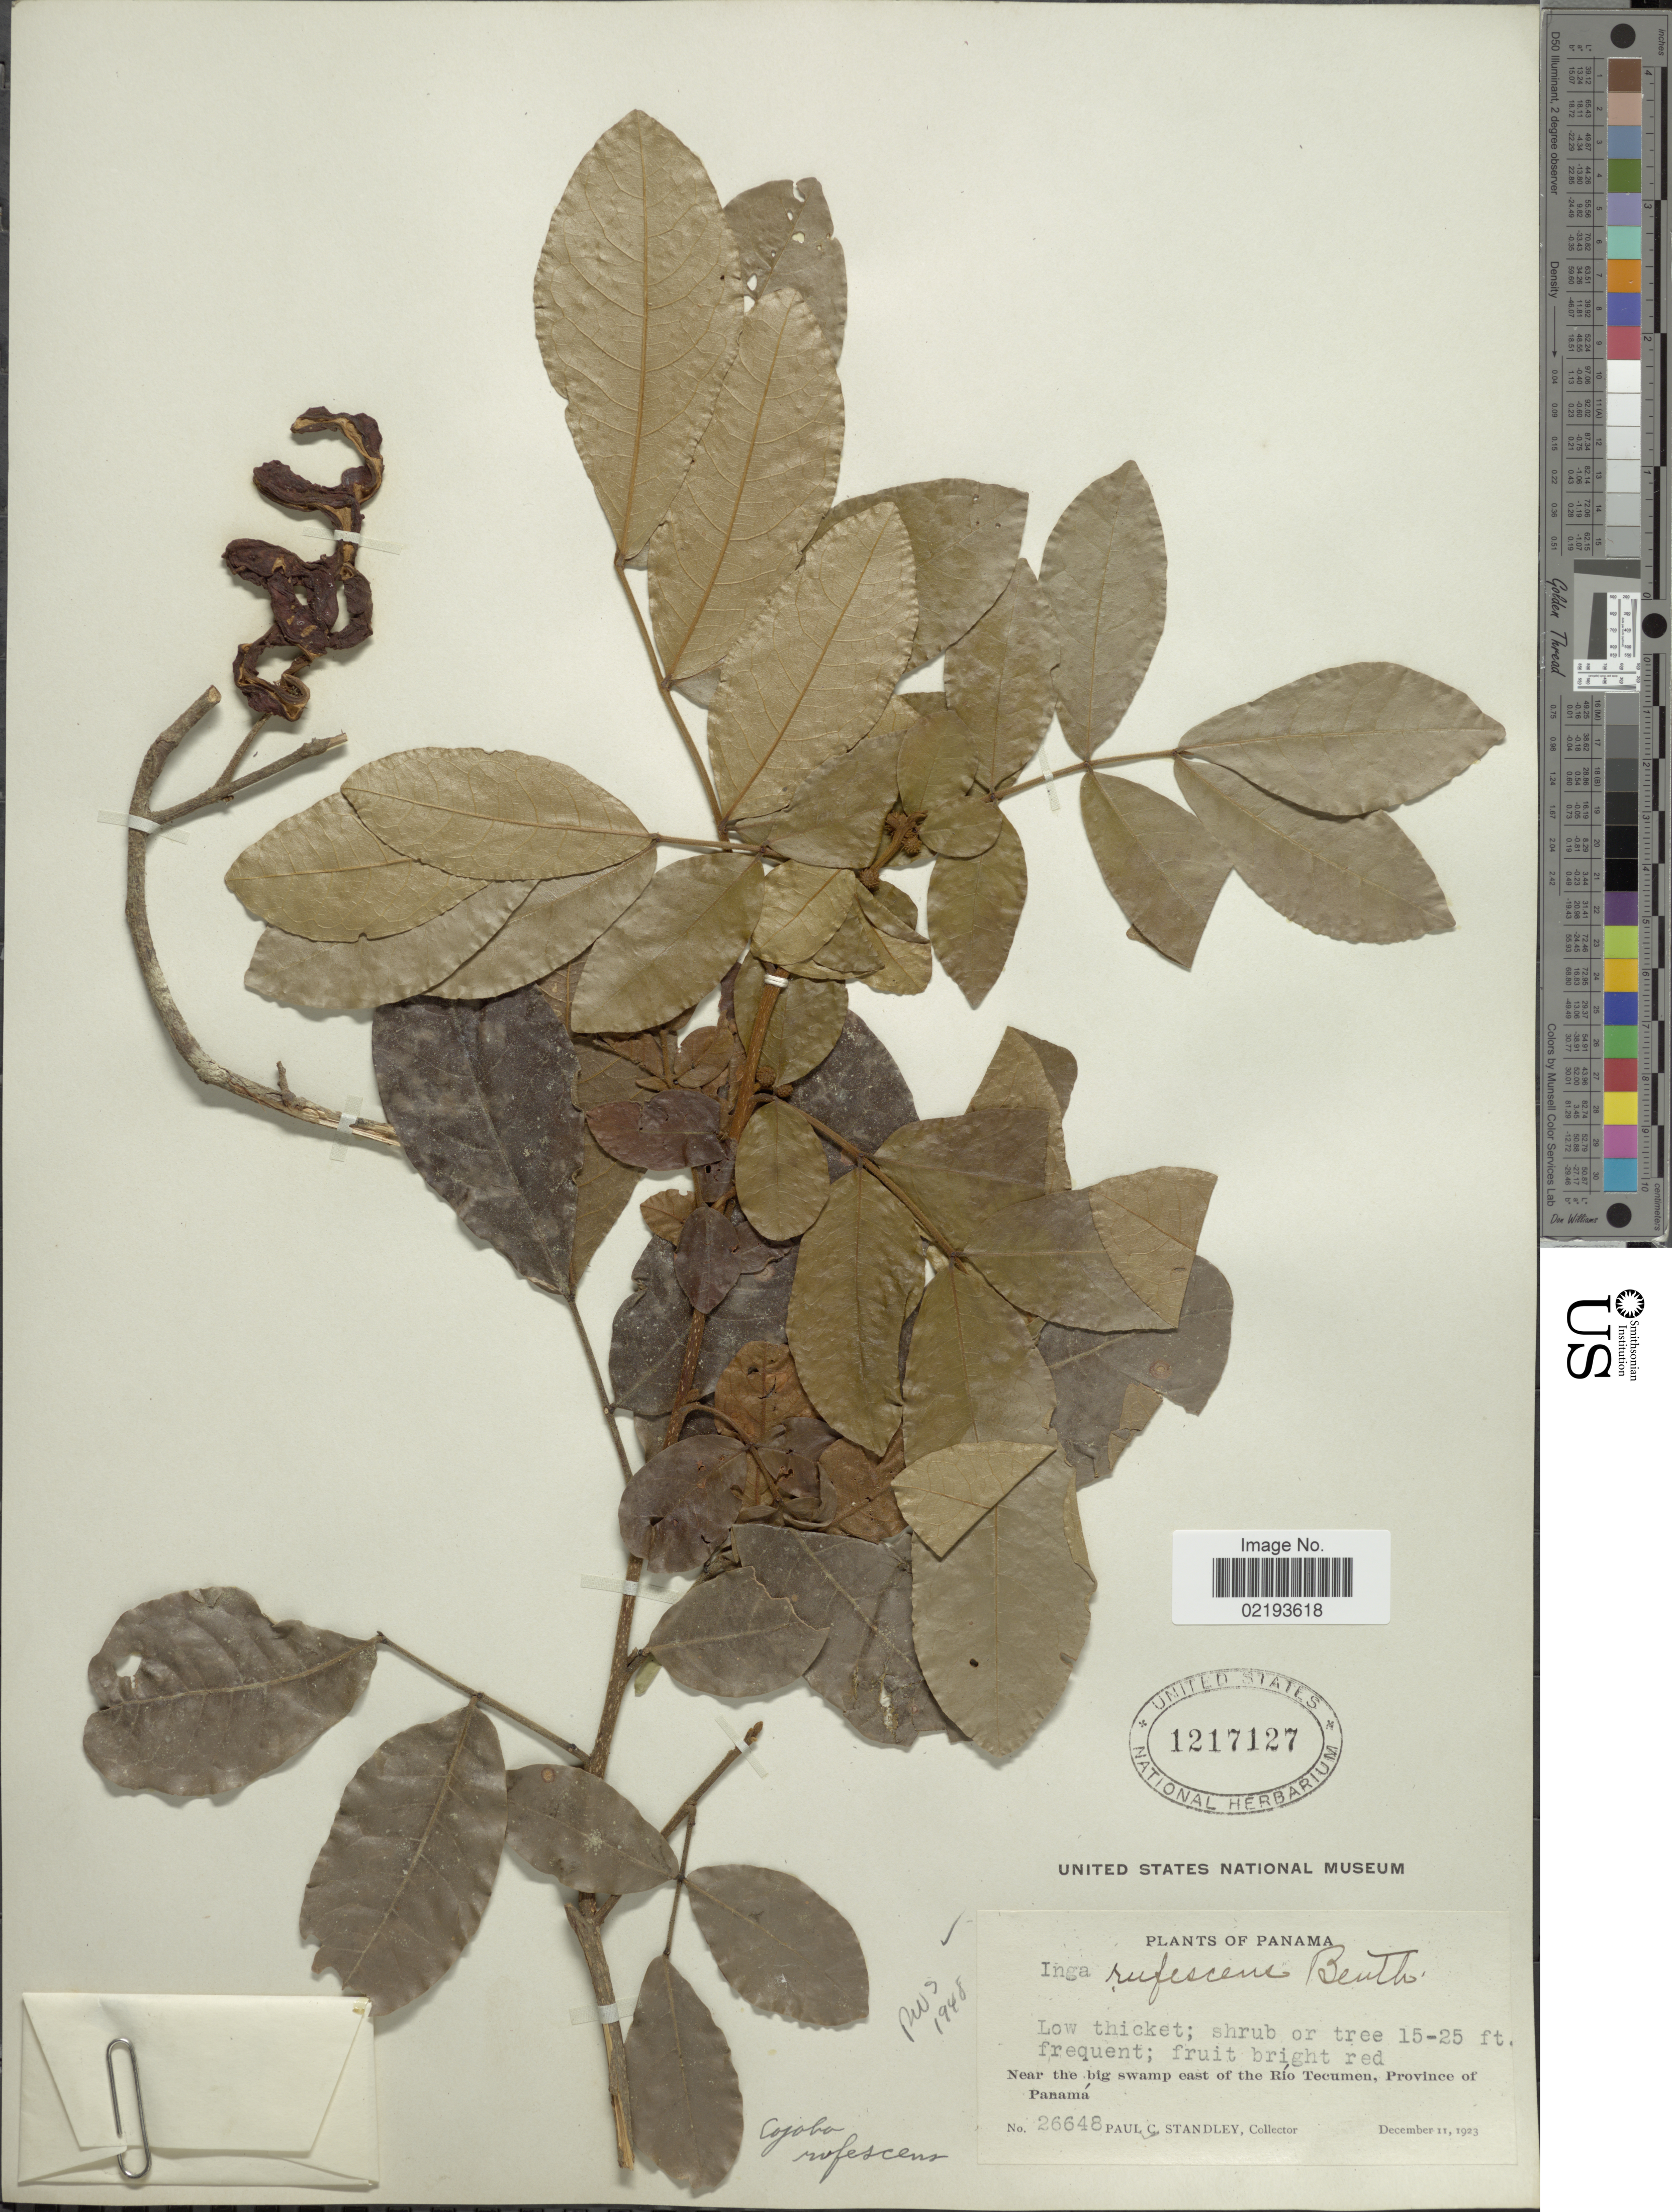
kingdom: Plantae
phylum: Tracheophyta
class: Magnoliopsida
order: Fabales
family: Fabaceae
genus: Cojoba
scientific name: Cojoba rufescens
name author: (Benth.) Britton & Rose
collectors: P. C. Standley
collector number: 26648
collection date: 1923-12-11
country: Panama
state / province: Panamá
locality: Low thicket; Near the big swamp east of the Río Tecumen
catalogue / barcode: US 1217127